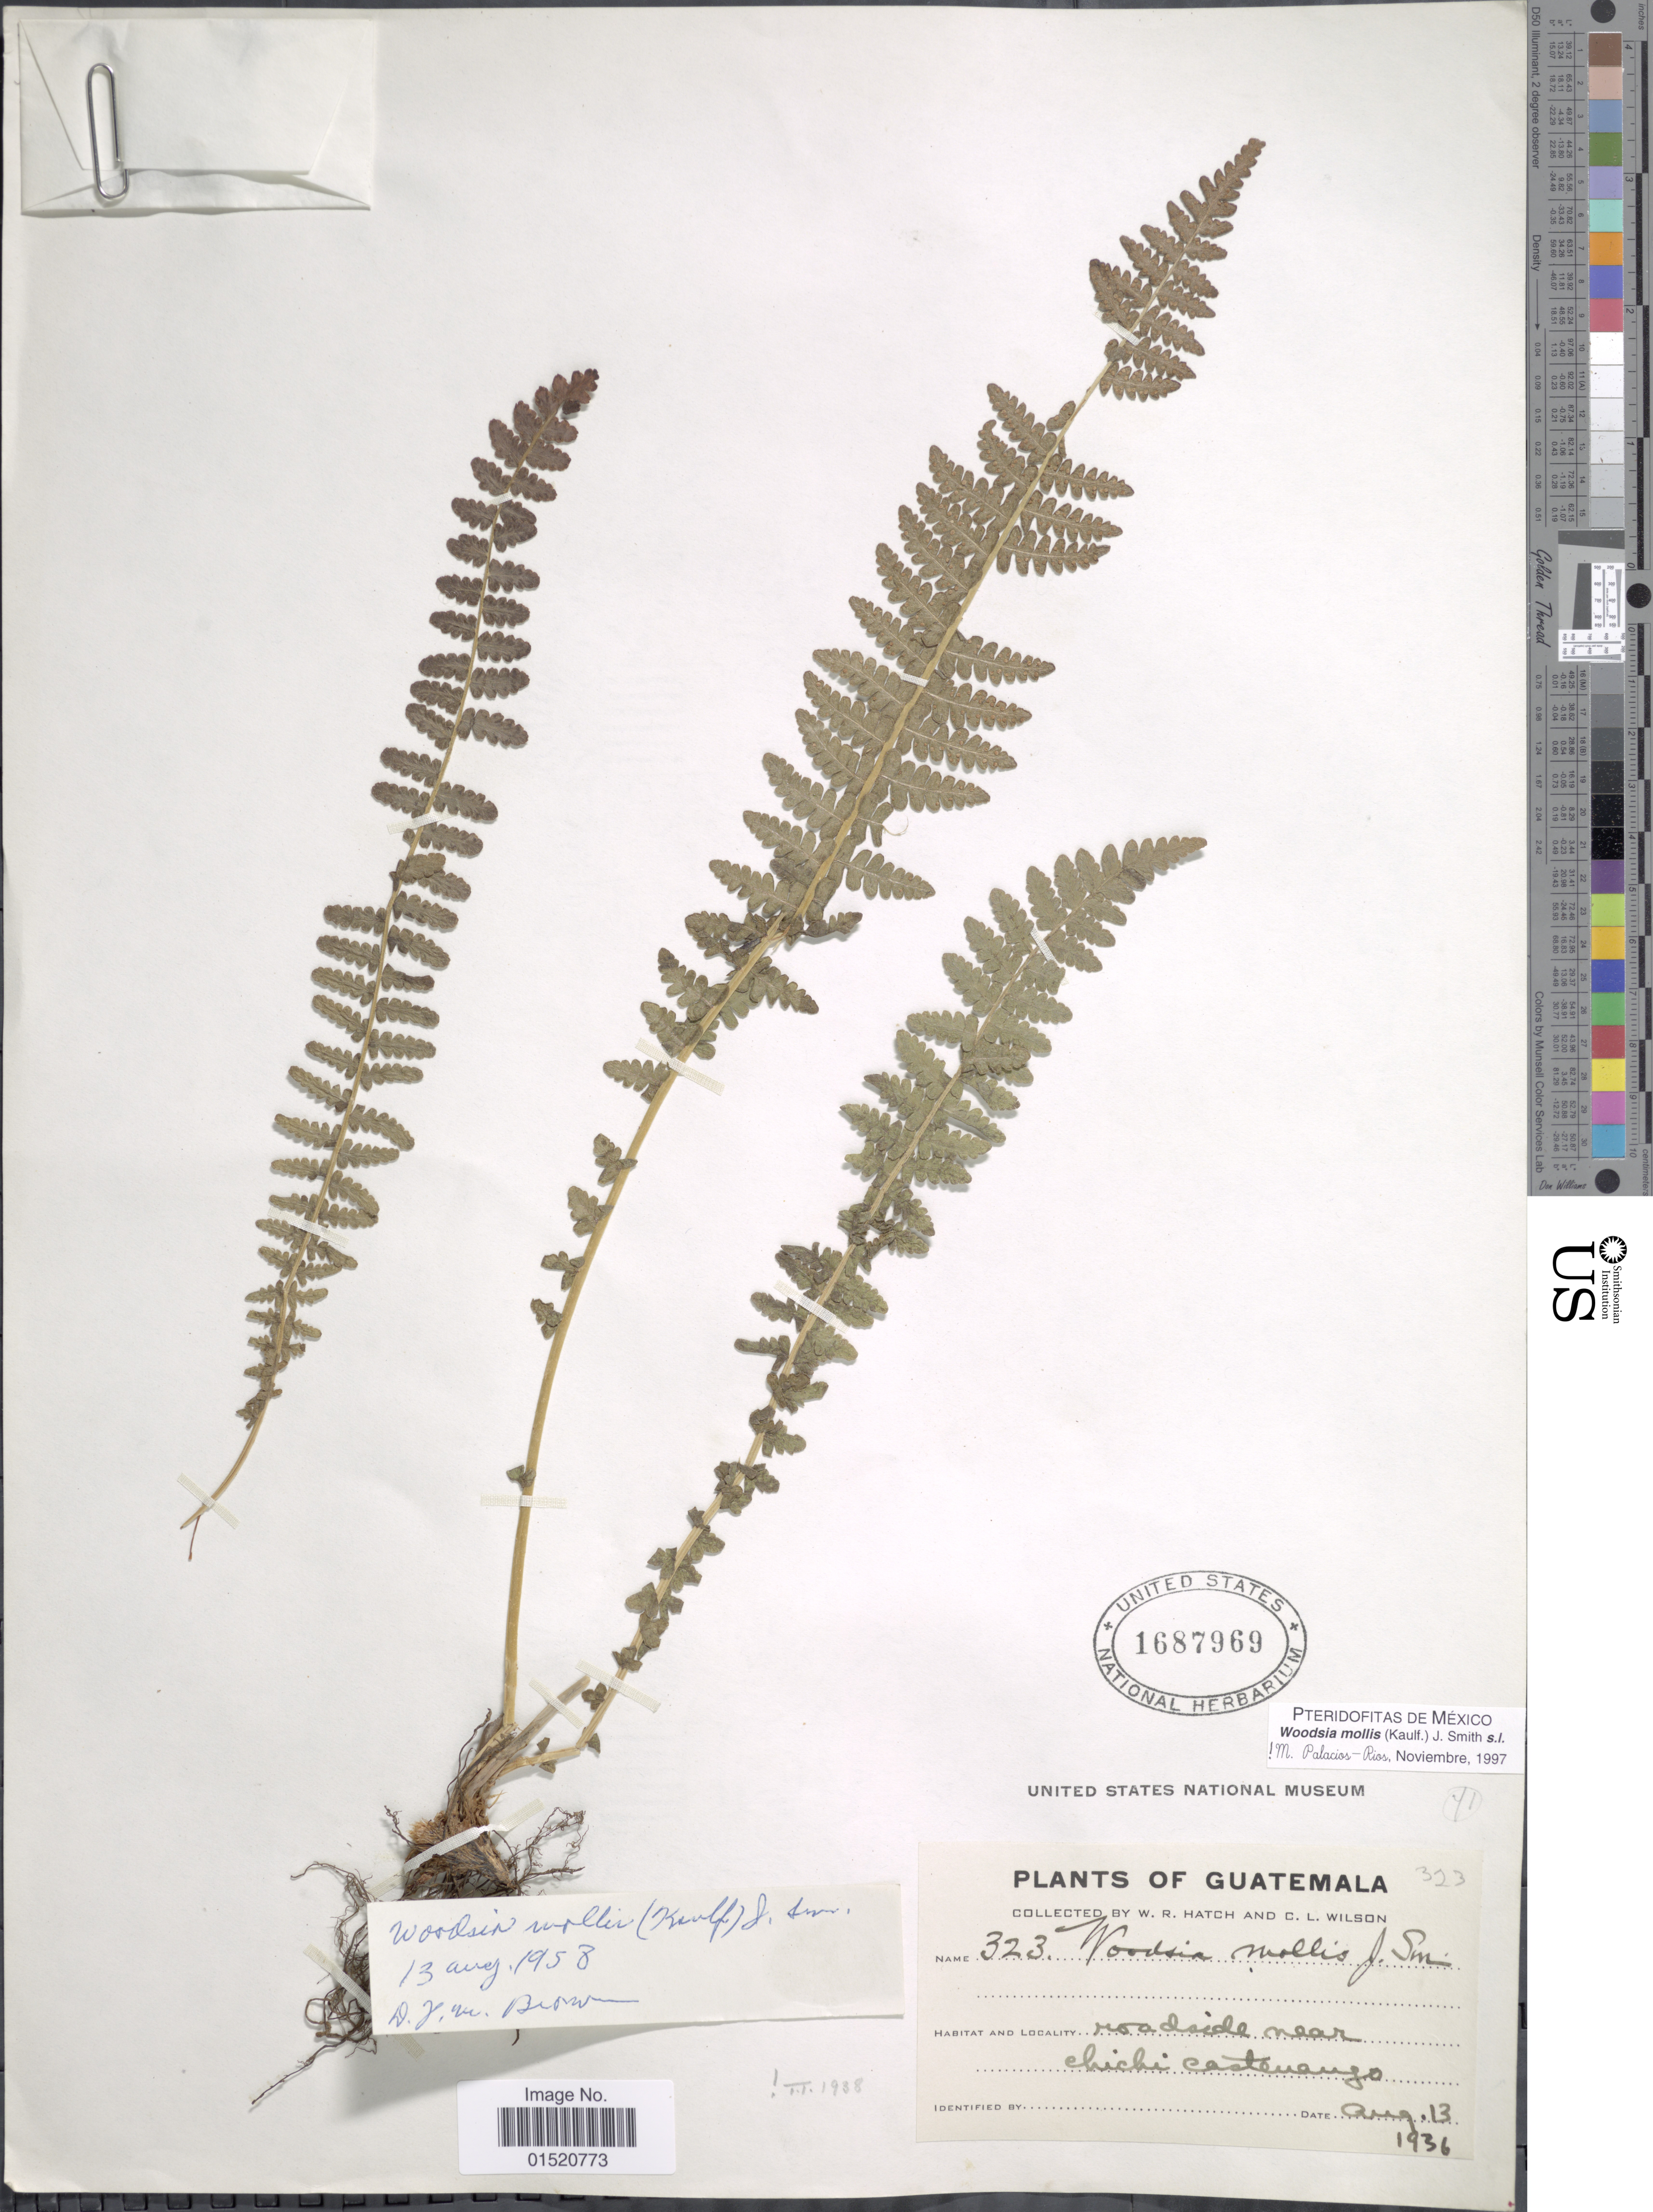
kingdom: Plantae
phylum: Tracheophyta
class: Polypodiopsida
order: Polypodiales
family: Woodsiaceae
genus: Woodsia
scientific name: Woodsia mollis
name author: (Kaulf.) J. Sm.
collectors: W. Hatch & C. L. Wilson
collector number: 323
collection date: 1936-08-13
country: Guatemala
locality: Roadside near chichicastenango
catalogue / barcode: US 1687969